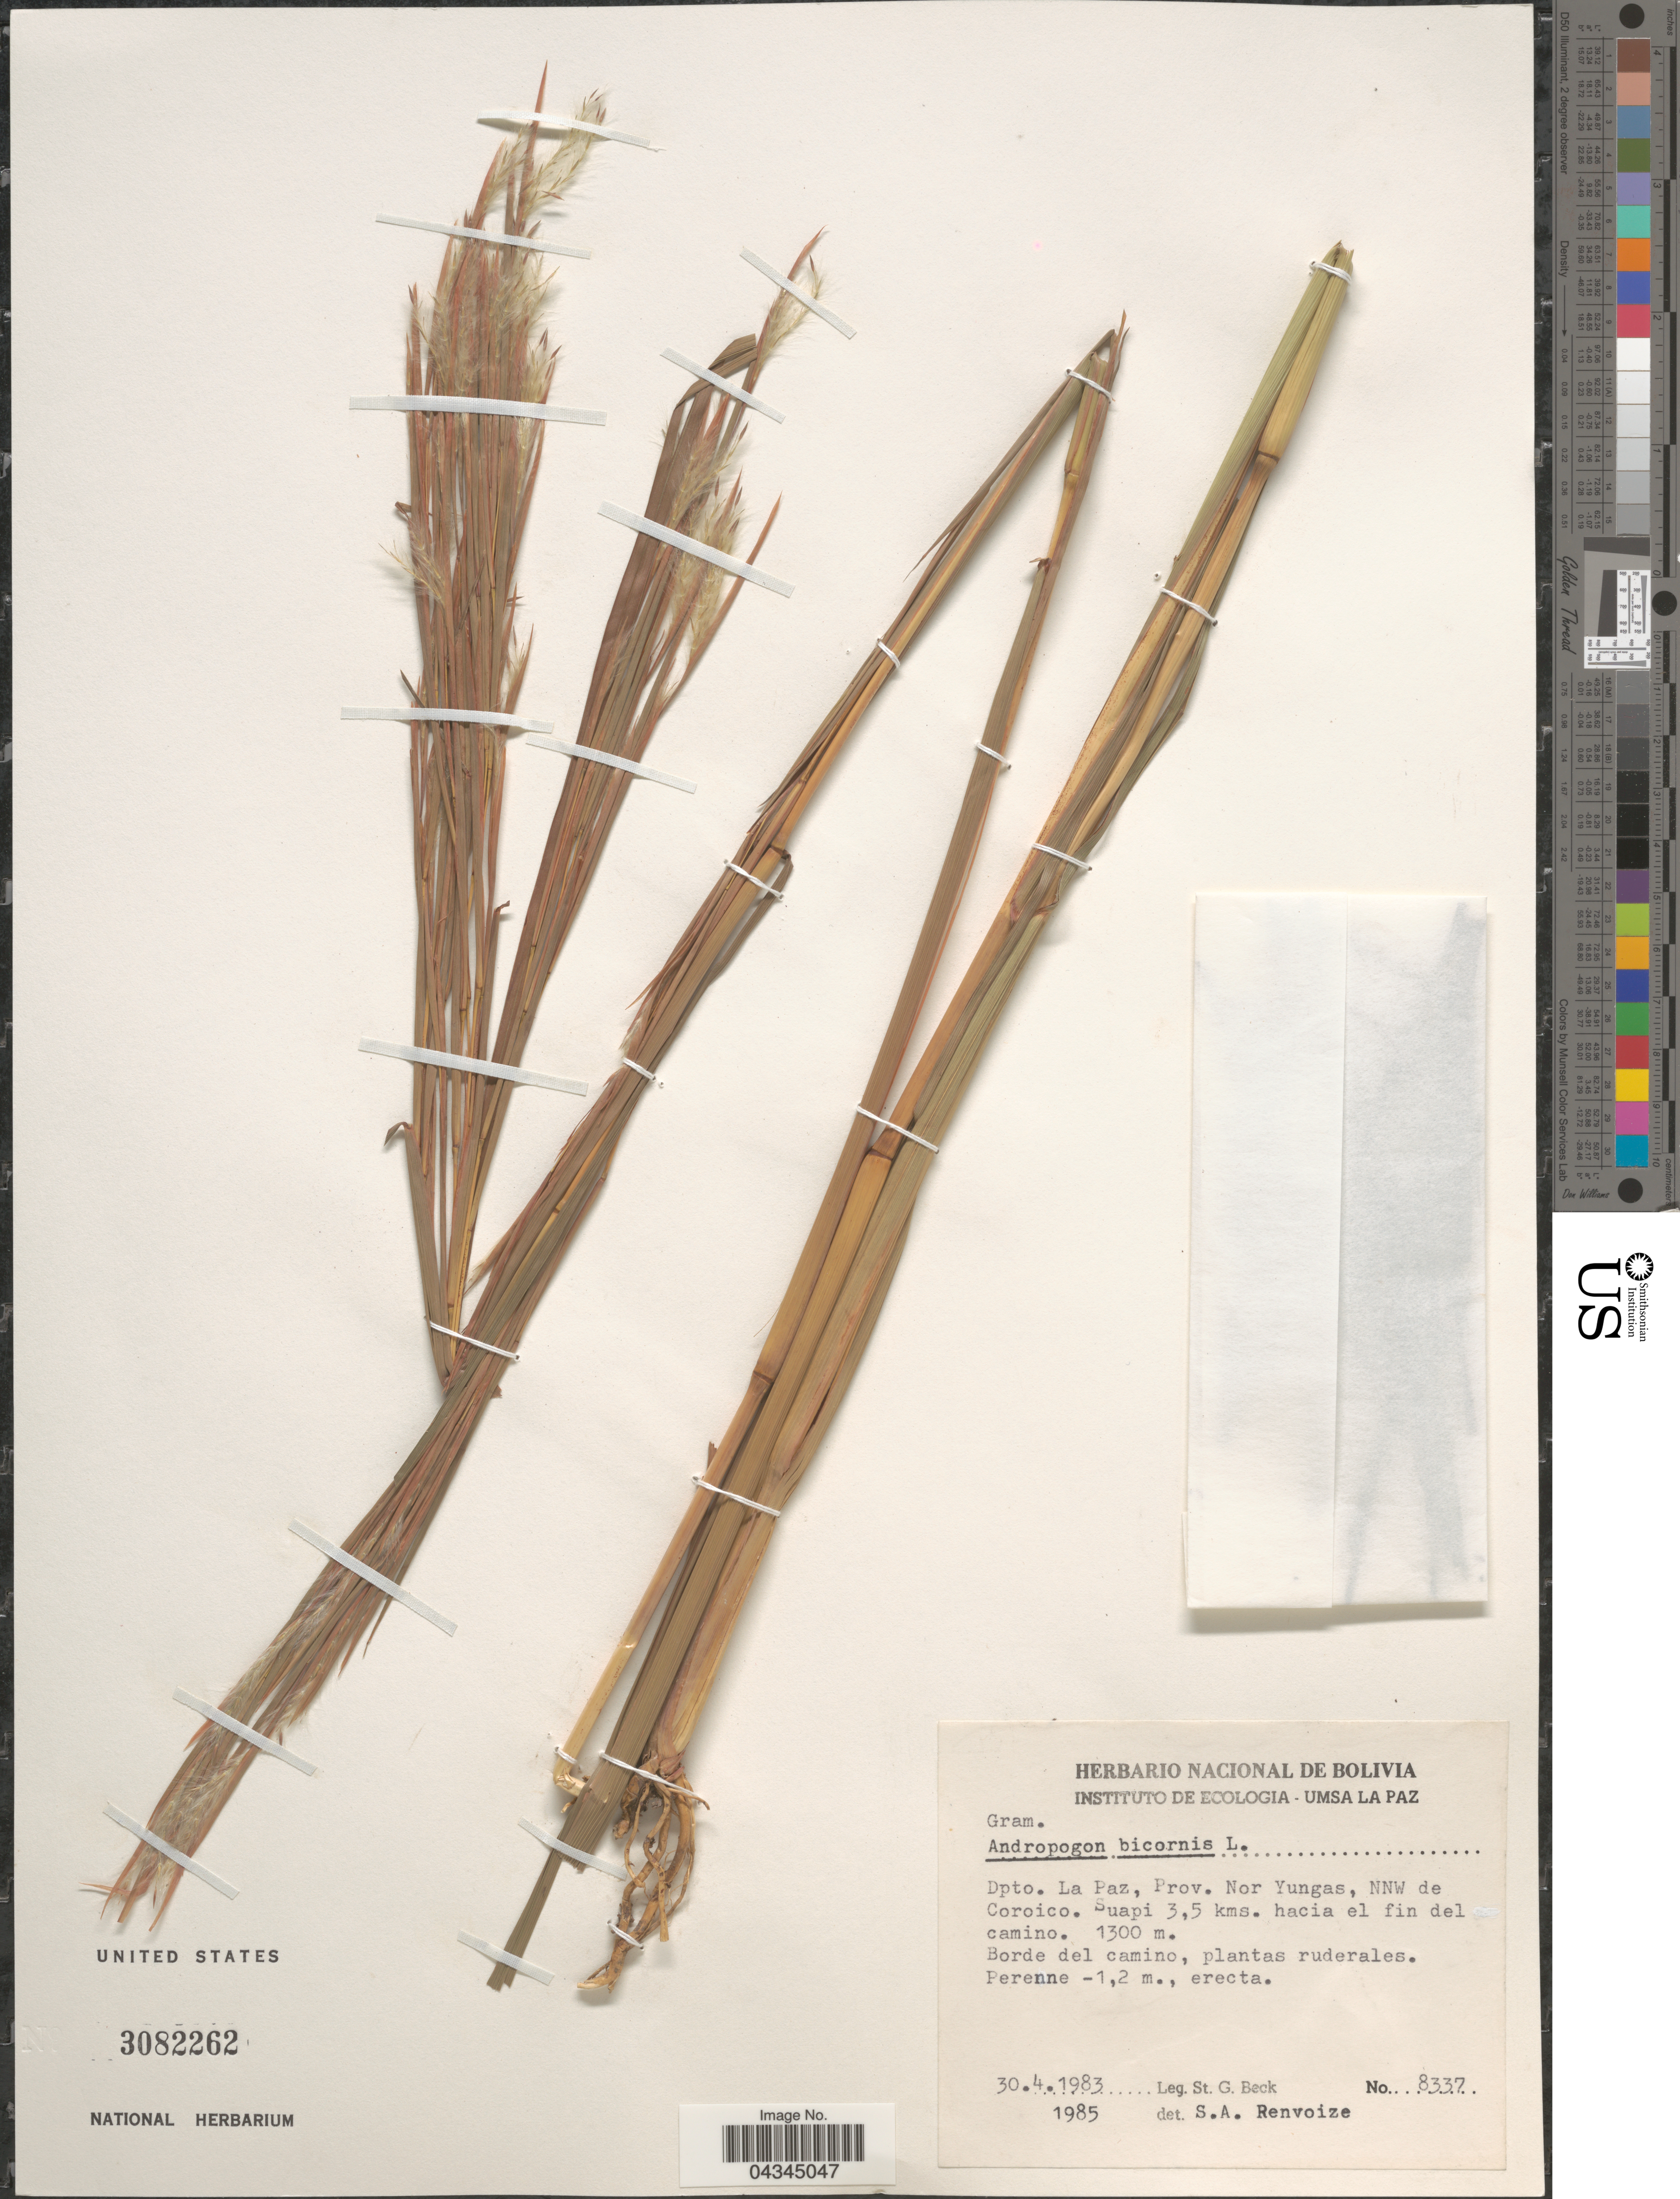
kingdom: Plantae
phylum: Tracheophyta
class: Liliopsida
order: Poales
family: Poaceae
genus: Andropogon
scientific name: Andropogon bicornis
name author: L.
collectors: S. G. Beck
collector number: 8337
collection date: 1983-04-30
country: Bolivia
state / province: La Paz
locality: Dpto. La Paz, Prov. Nor Yungas, NNW de Coroico. Suapi 3,5 kms. hacia el fin del camino. Borde del camino.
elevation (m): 1300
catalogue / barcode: US 3082262